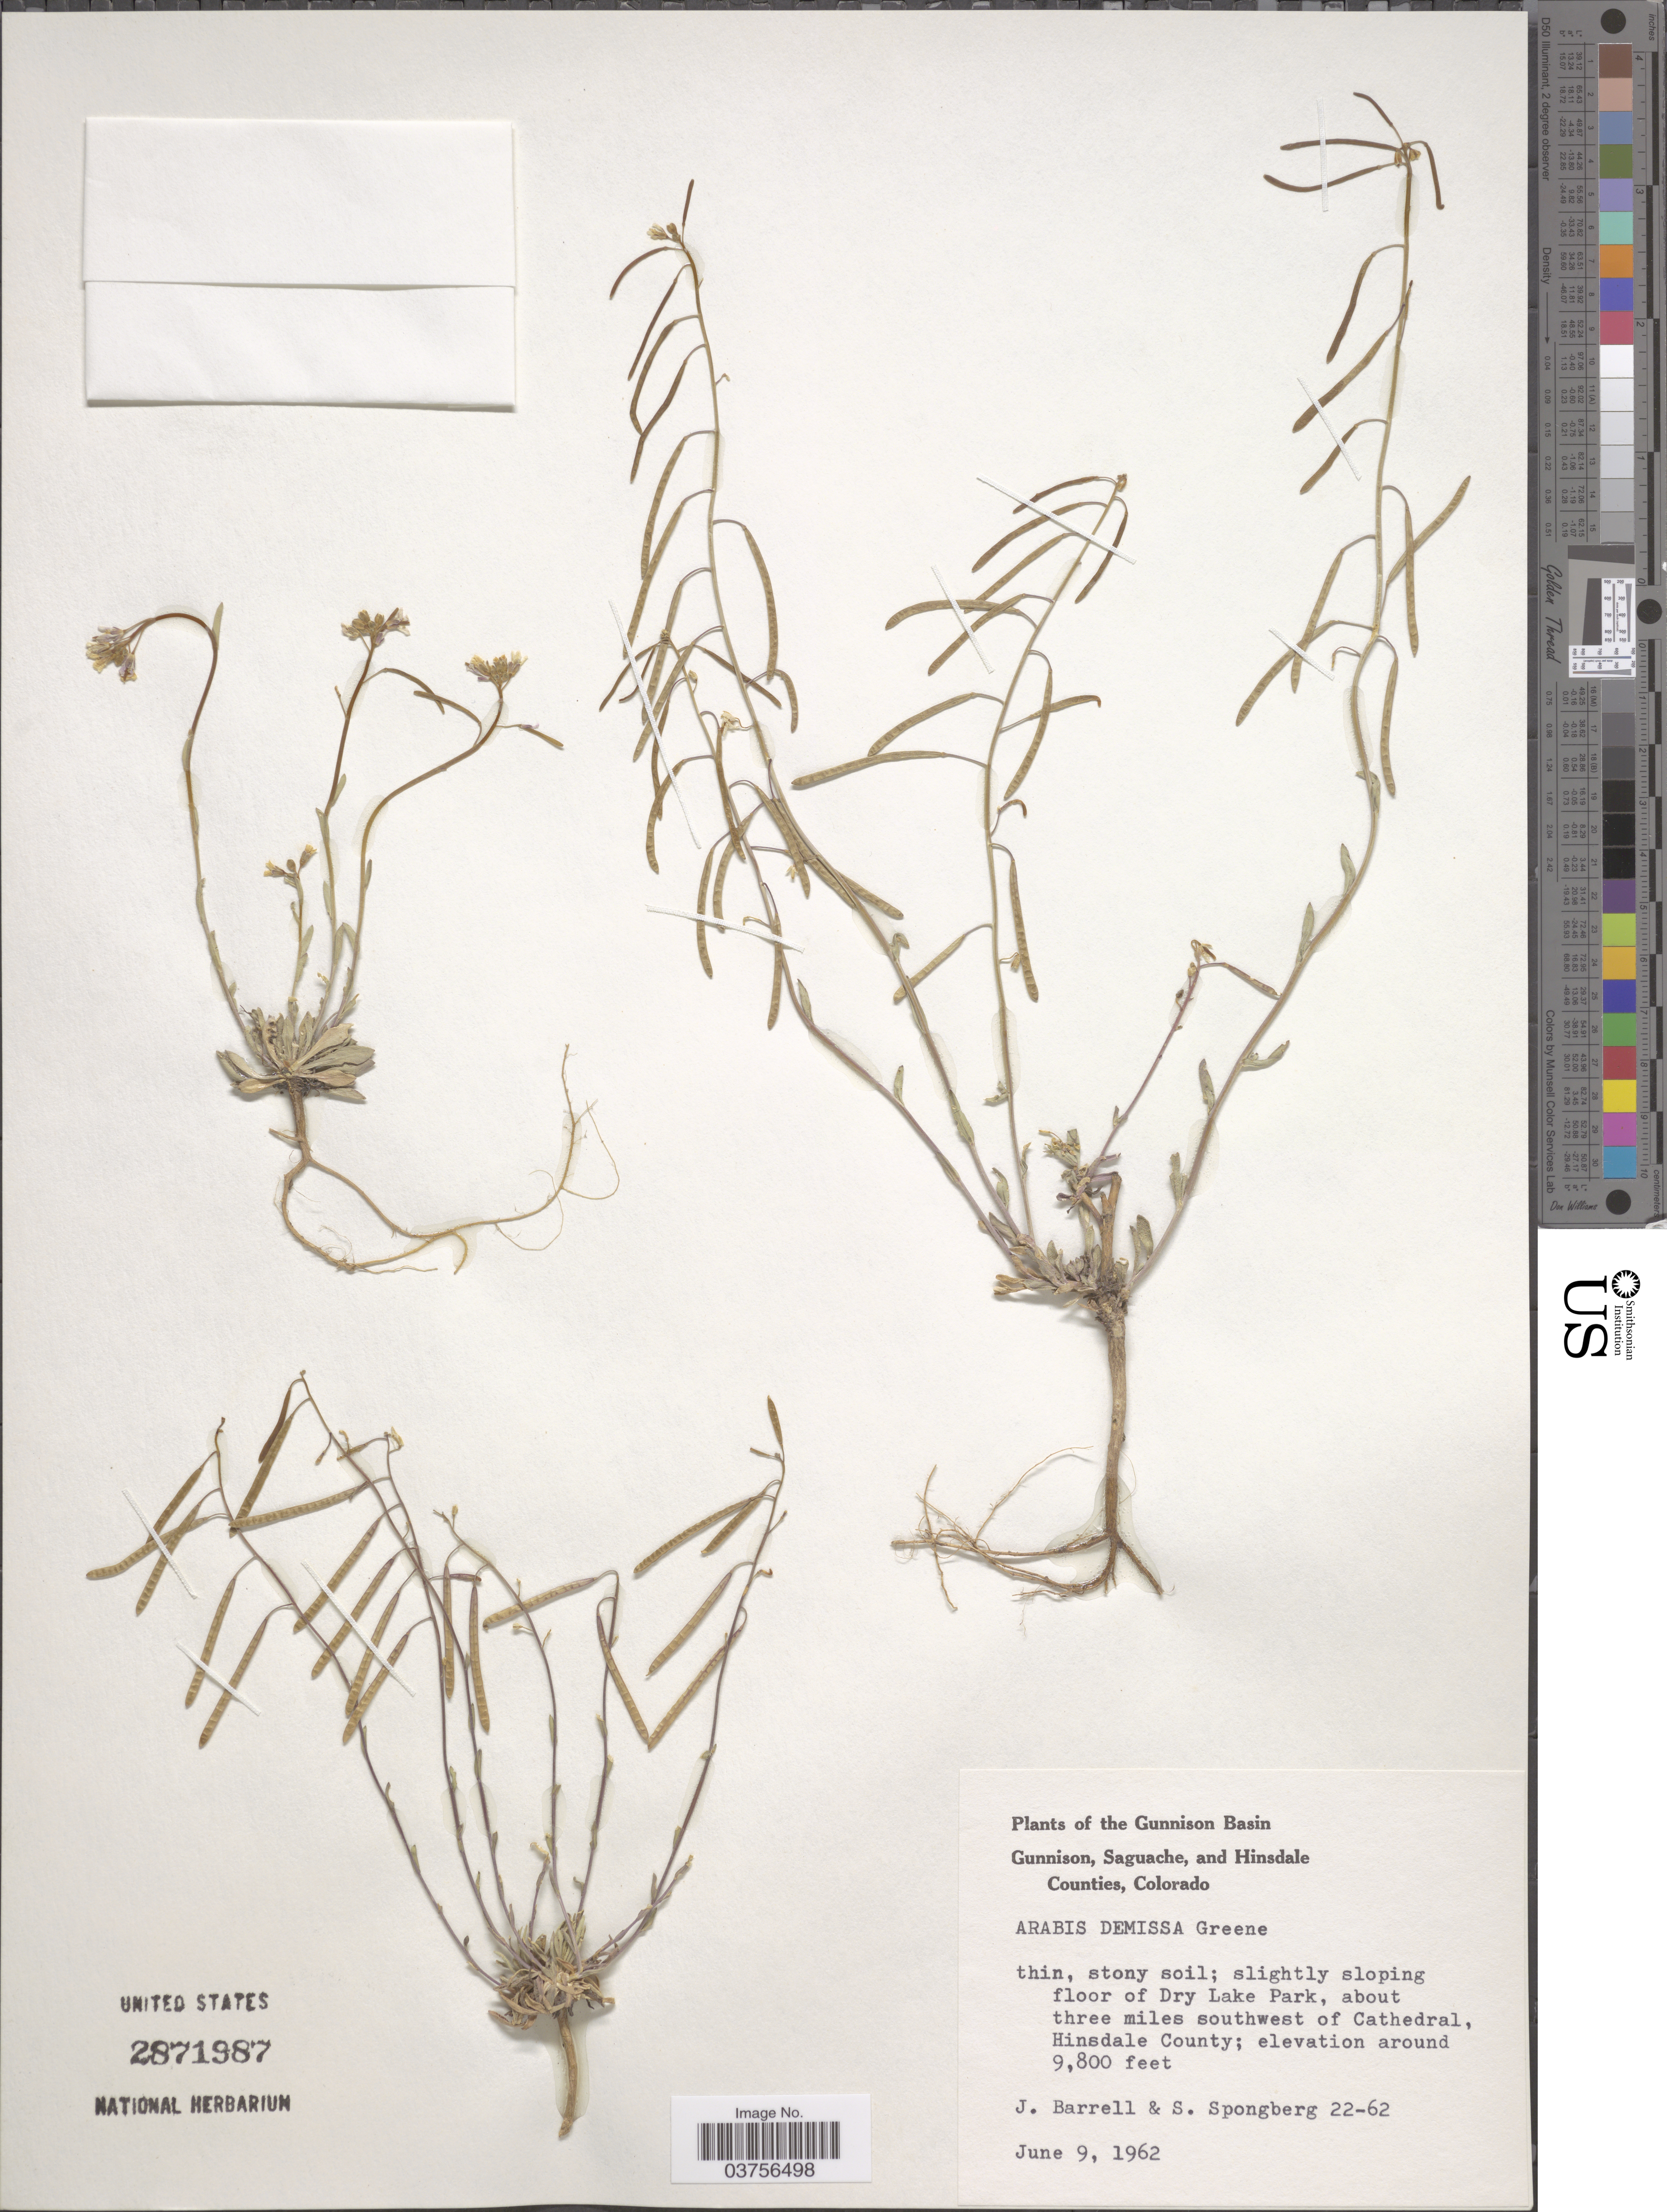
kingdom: Plantae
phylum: Tracheophyta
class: Magnoliopsida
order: Brassicales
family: Brassicaceae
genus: Arabis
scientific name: Arabis demissa var. demissa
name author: Greene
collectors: J. Barrell & S. A.Spongberg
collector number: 22-62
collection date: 1962-06-09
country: United States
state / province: Colorado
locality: The Gunnison Basin. Slightly sloping floor of Dry Lake Park, about three miles southwest of Cathedral, Hinsdale County.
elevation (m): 2987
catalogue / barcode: US 2871987